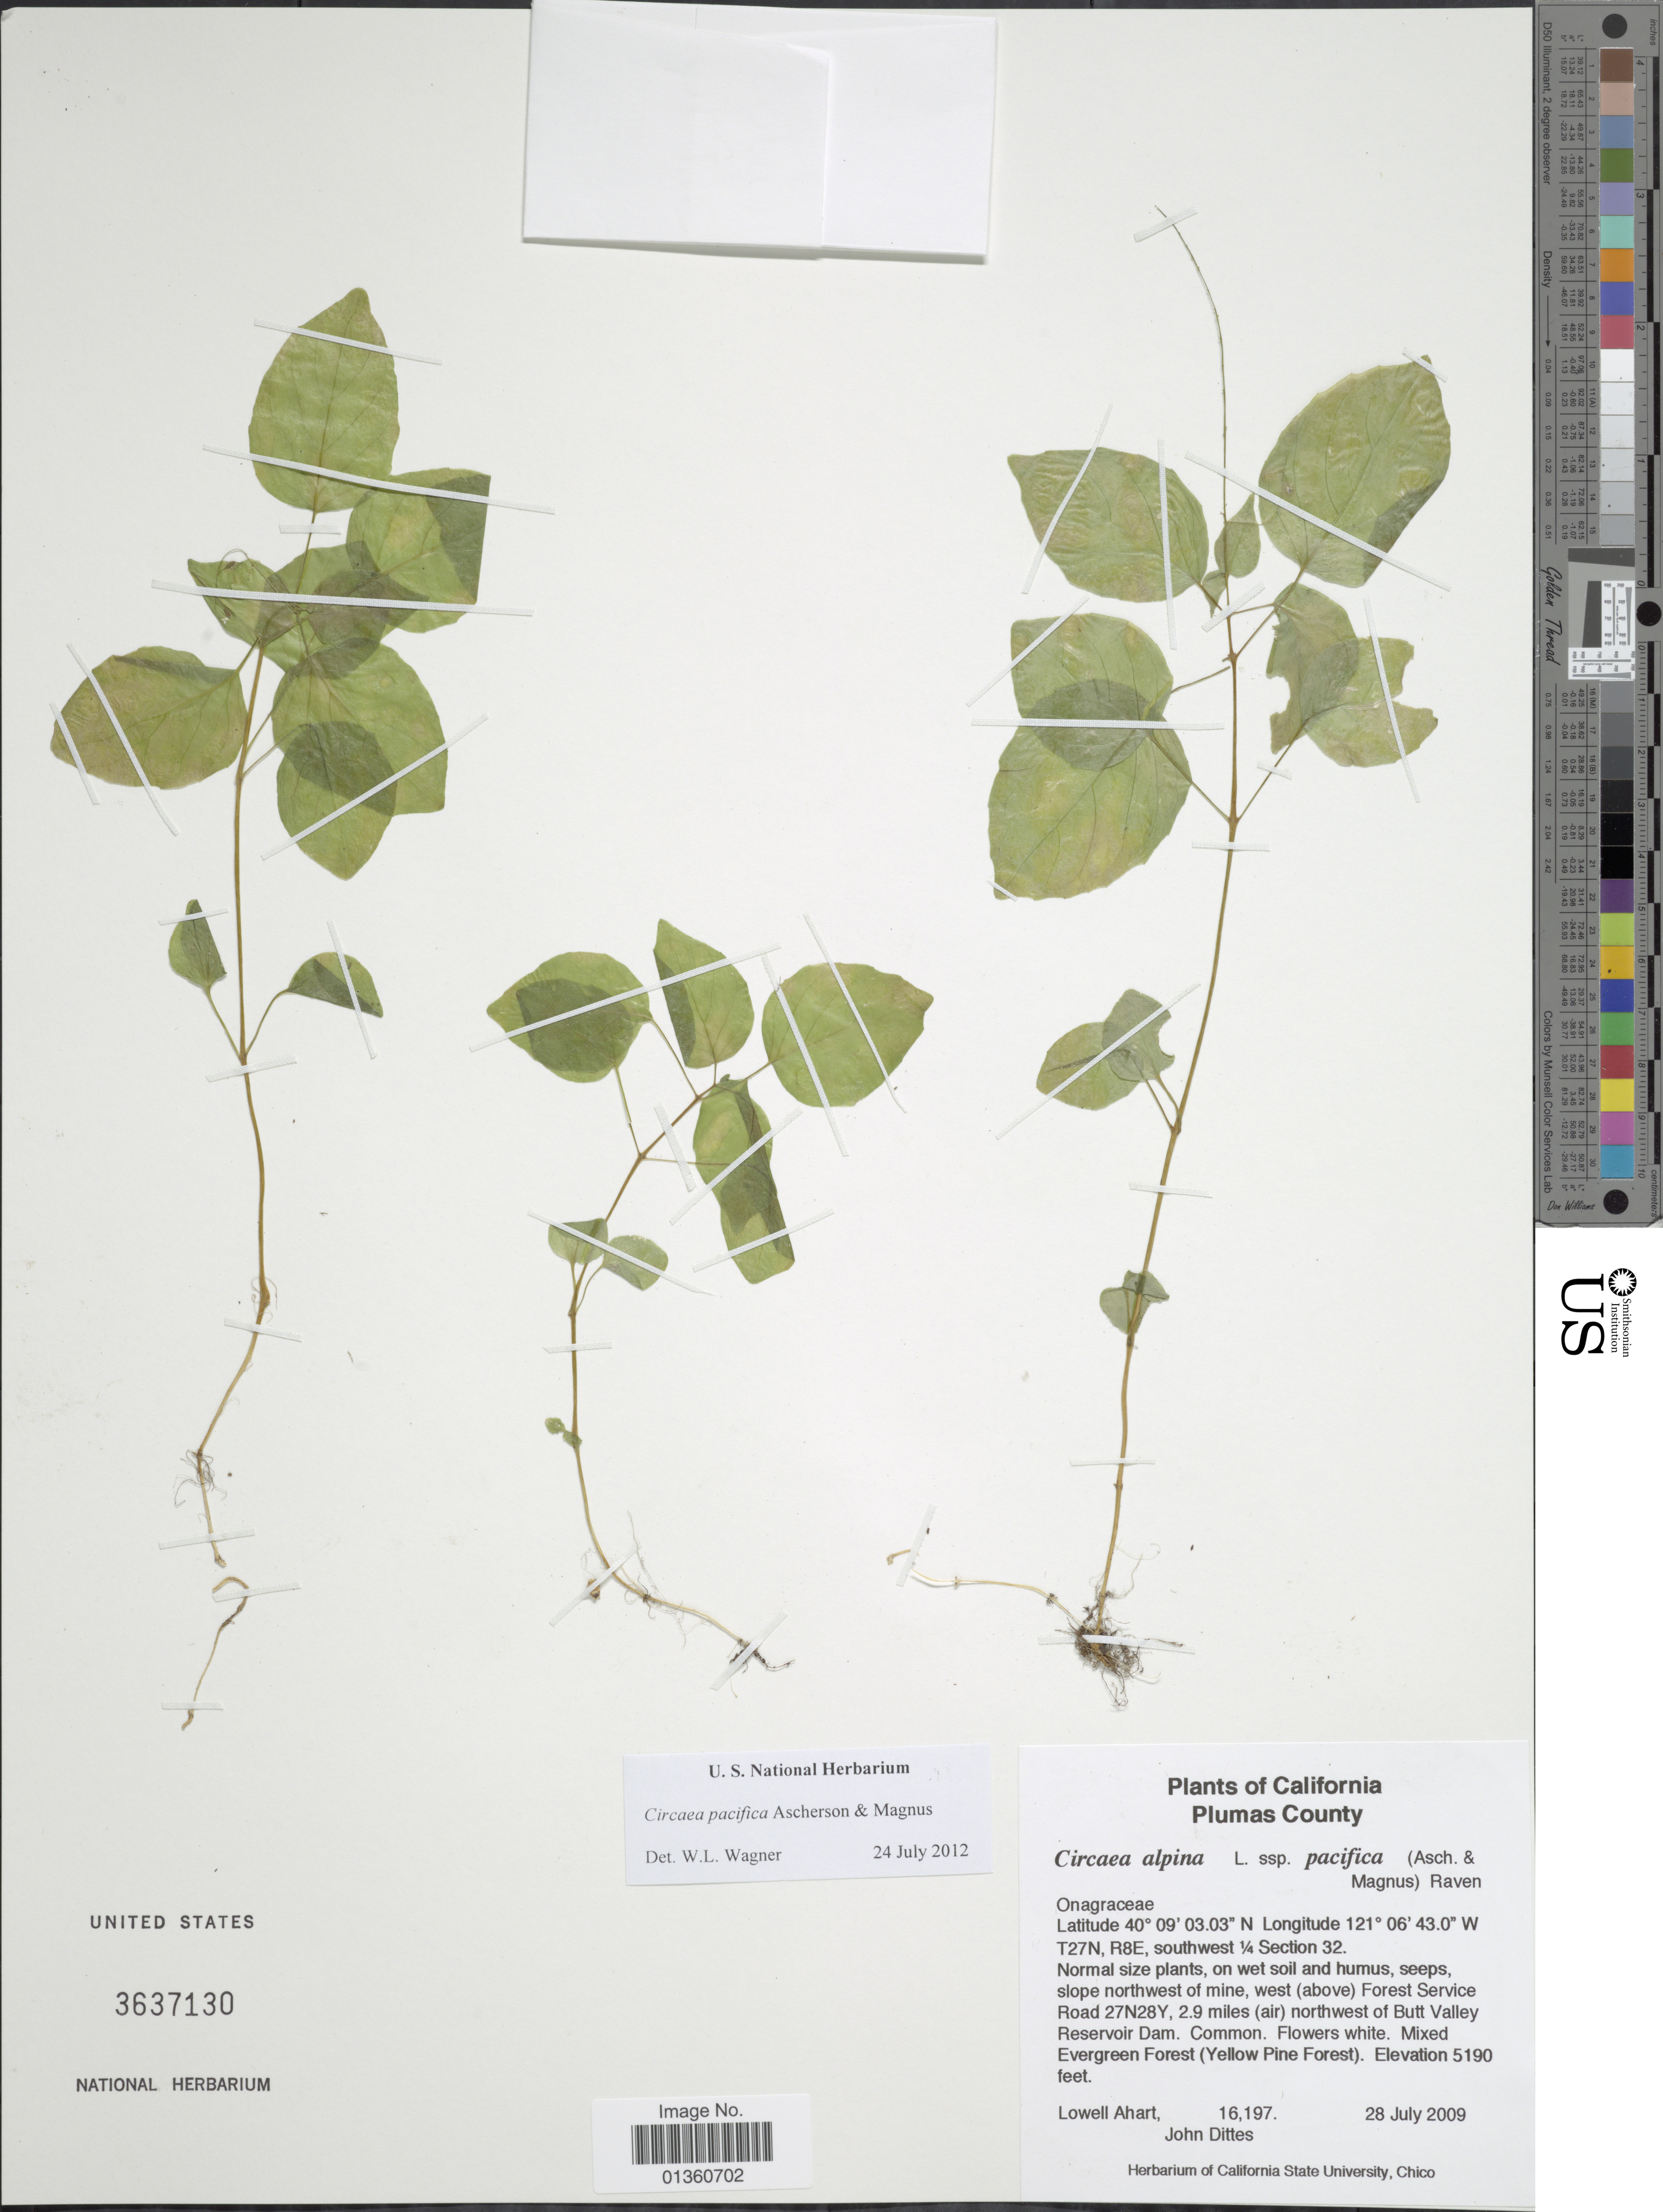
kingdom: Plantae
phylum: Tracheophyta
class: Magnoliopsida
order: Myrtales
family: Onagraceae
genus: Circaea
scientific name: Circaea pacifica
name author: Asch. & Magnus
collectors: L. Ahart & J. Dittes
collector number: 16197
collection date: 2009-07-28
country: United States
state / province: California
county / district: Plumas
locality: Plumas County, West (above) Forest Service Road 27N28Y, 2.9 miles (air) Northwest of Butt Valley Reservoir Dam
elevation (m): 1582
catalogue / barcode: US 3637130